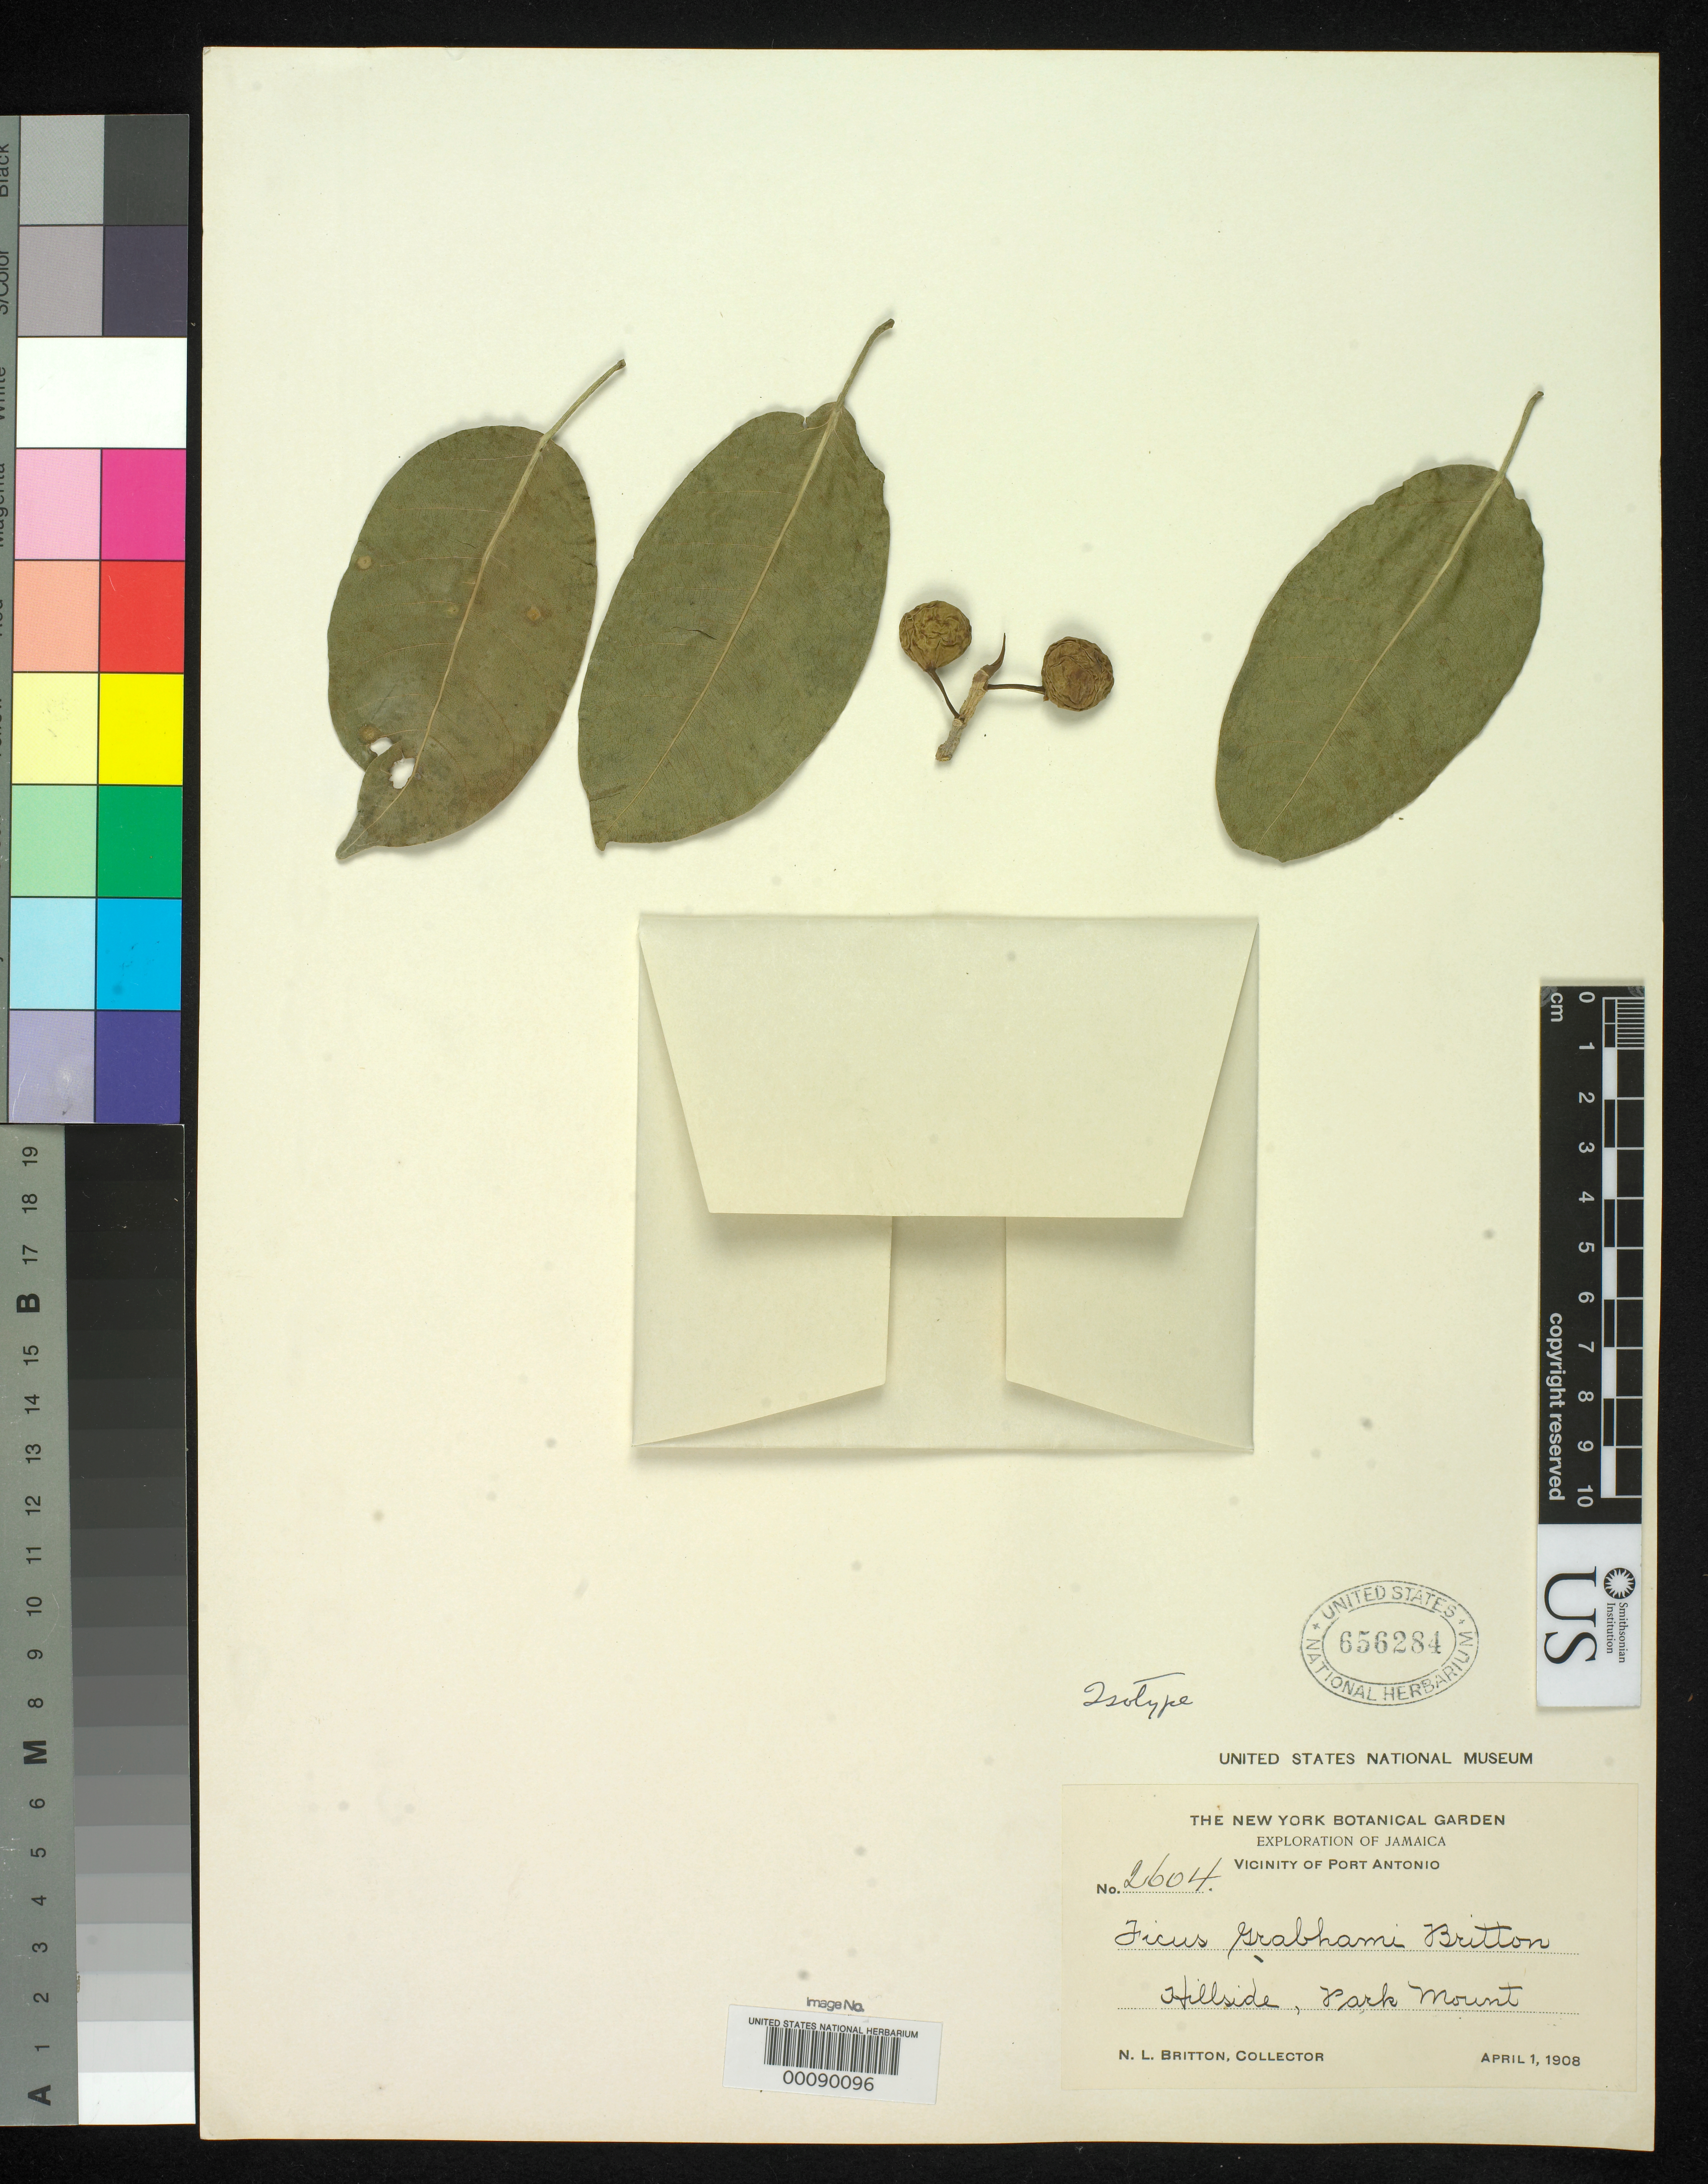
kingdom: Plantae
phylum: Tracheophyta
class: Magnoliopsida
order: Rosales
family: Moraceae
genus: Ficus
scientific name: Ficus grabhamii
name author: Britton in Fawcet & Rendle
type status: Isotype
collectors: N. Britton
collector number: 2604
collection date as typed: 01 Apr 1908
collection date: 1908-04-01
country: Jamaica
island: Greater Antilles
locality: Park Mount.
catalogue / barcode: US 656284